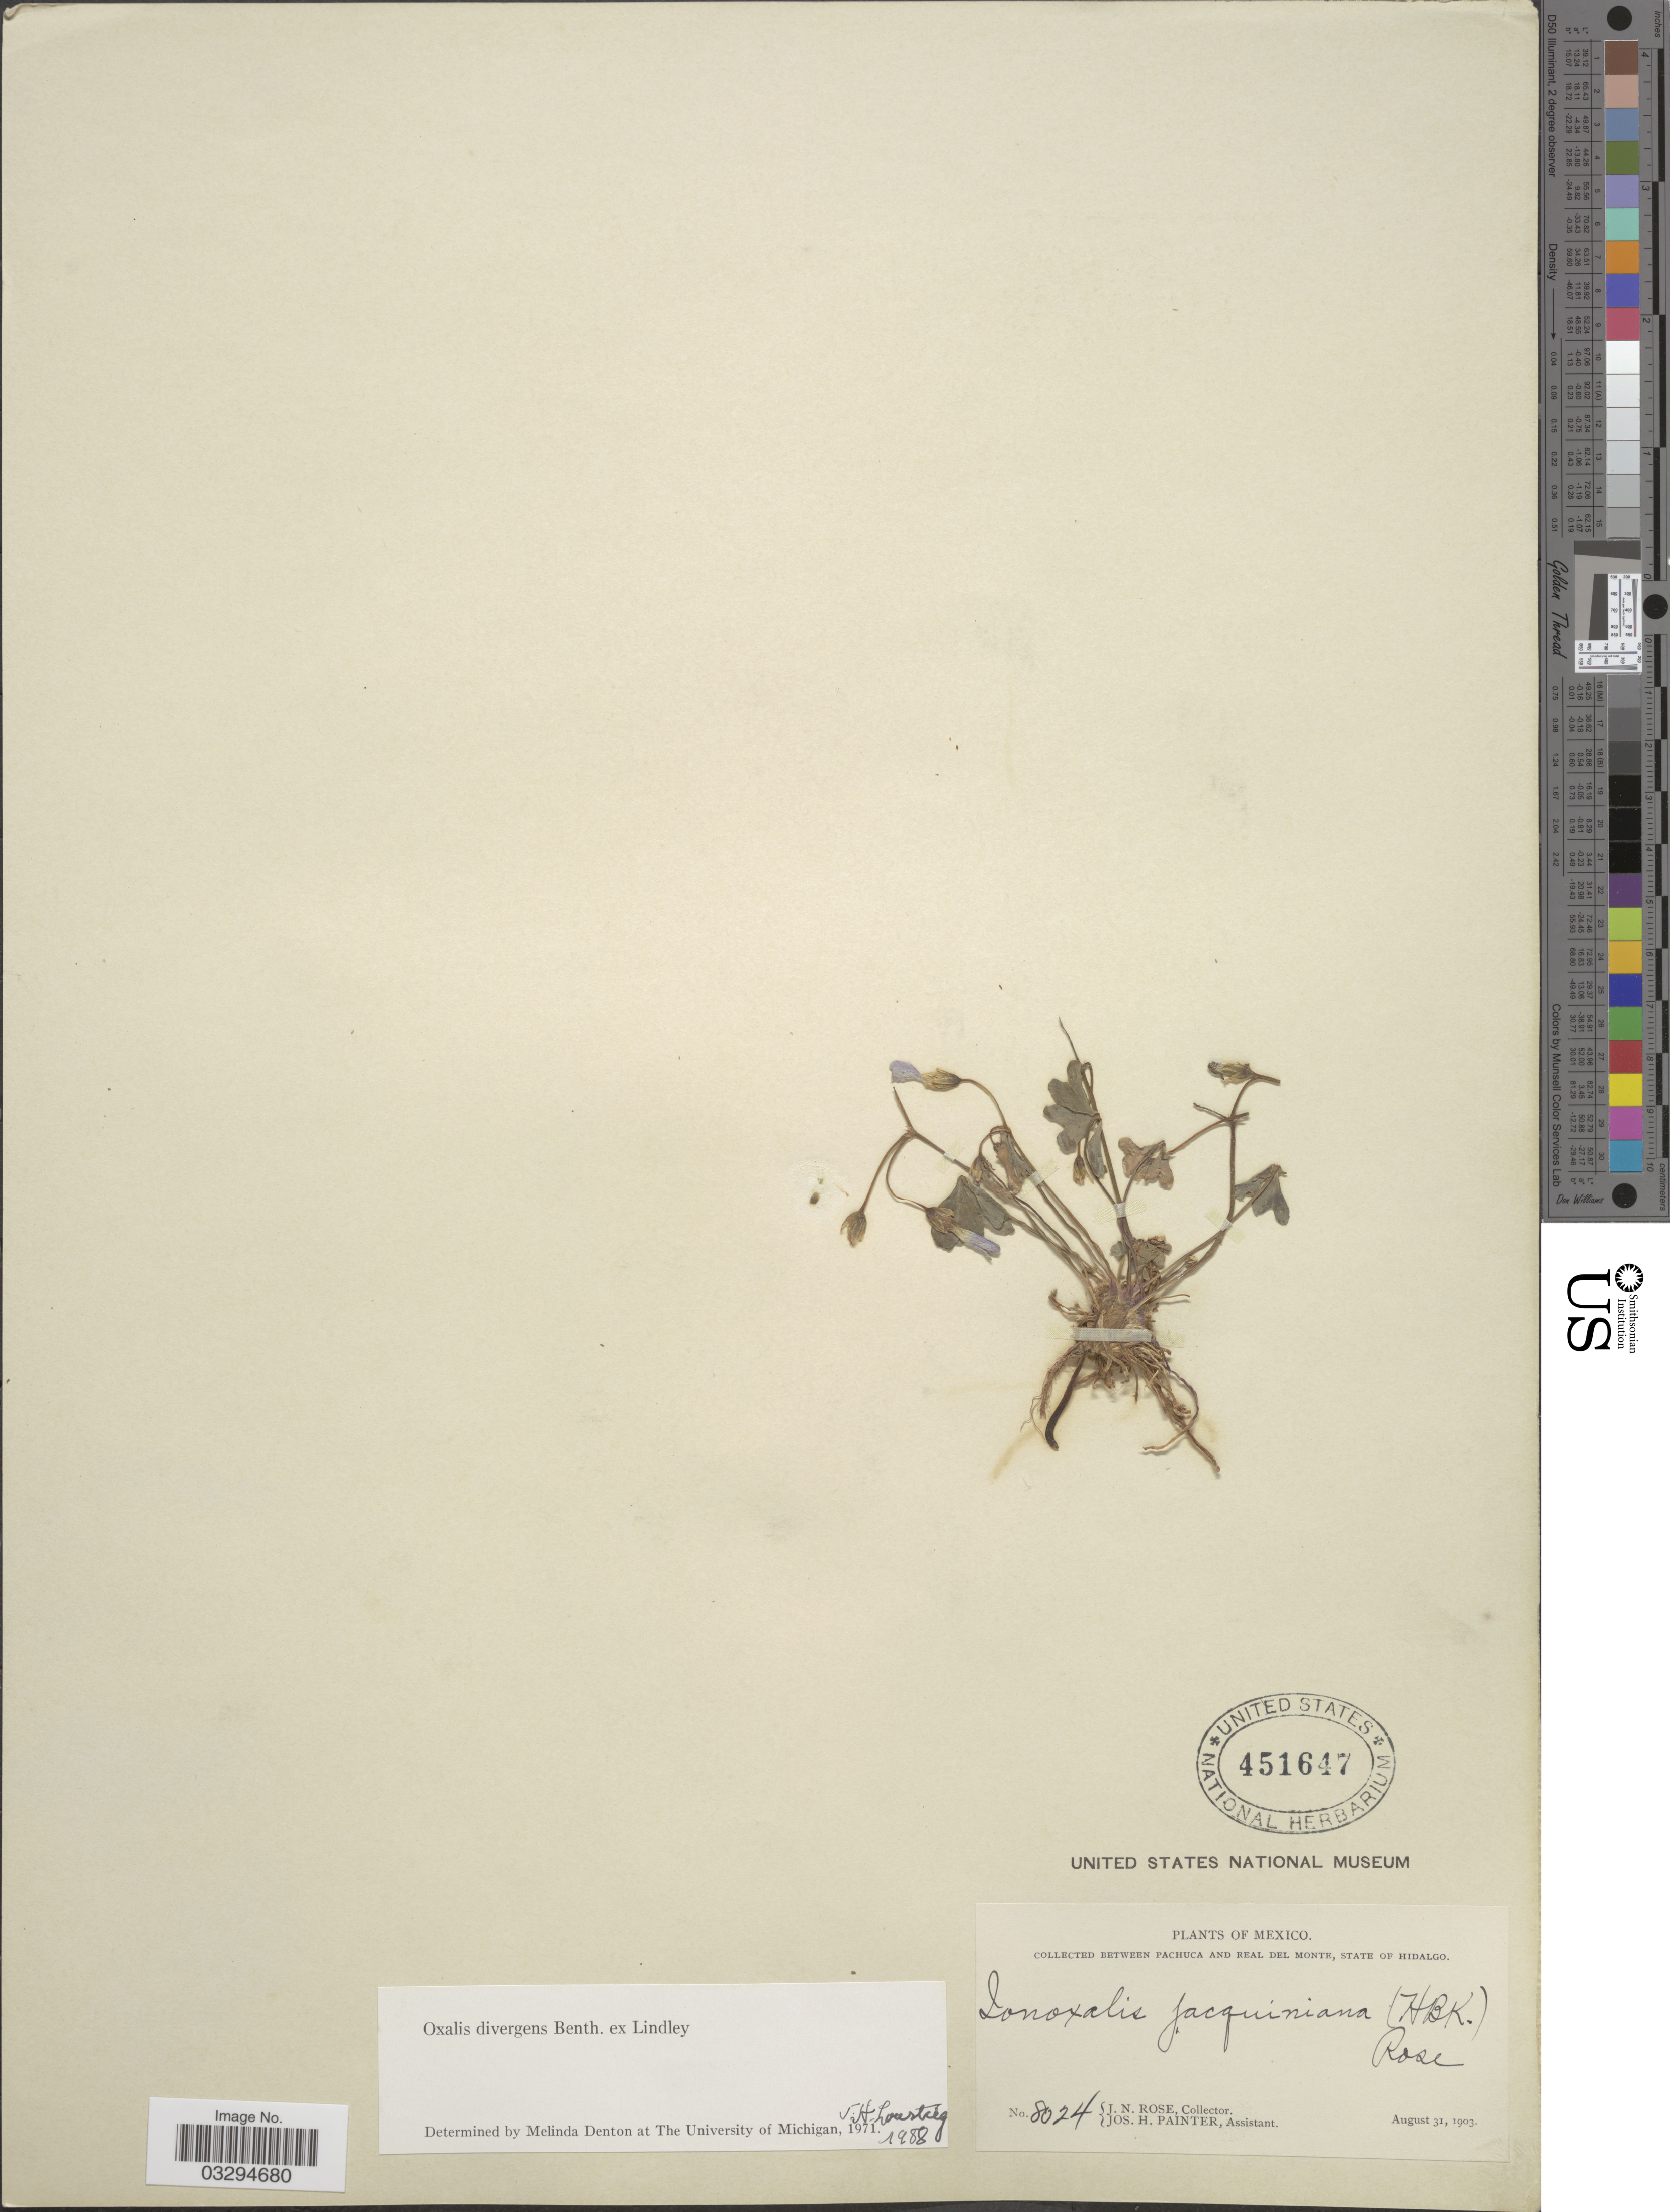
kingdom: Plantae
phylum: Tracheophyta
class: Magnoliopsida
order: Oxalidales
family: Oxalidaceae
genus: Oxalis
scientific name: Oxalis divergens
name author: Benth. ex Lindl.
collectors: J. N. Rose & J. H. Painter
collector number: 8024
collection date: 1903-08-31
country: Mexico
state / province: Hidalgo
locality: Between Pachuca and Real del Monte.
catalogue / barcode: US 451647